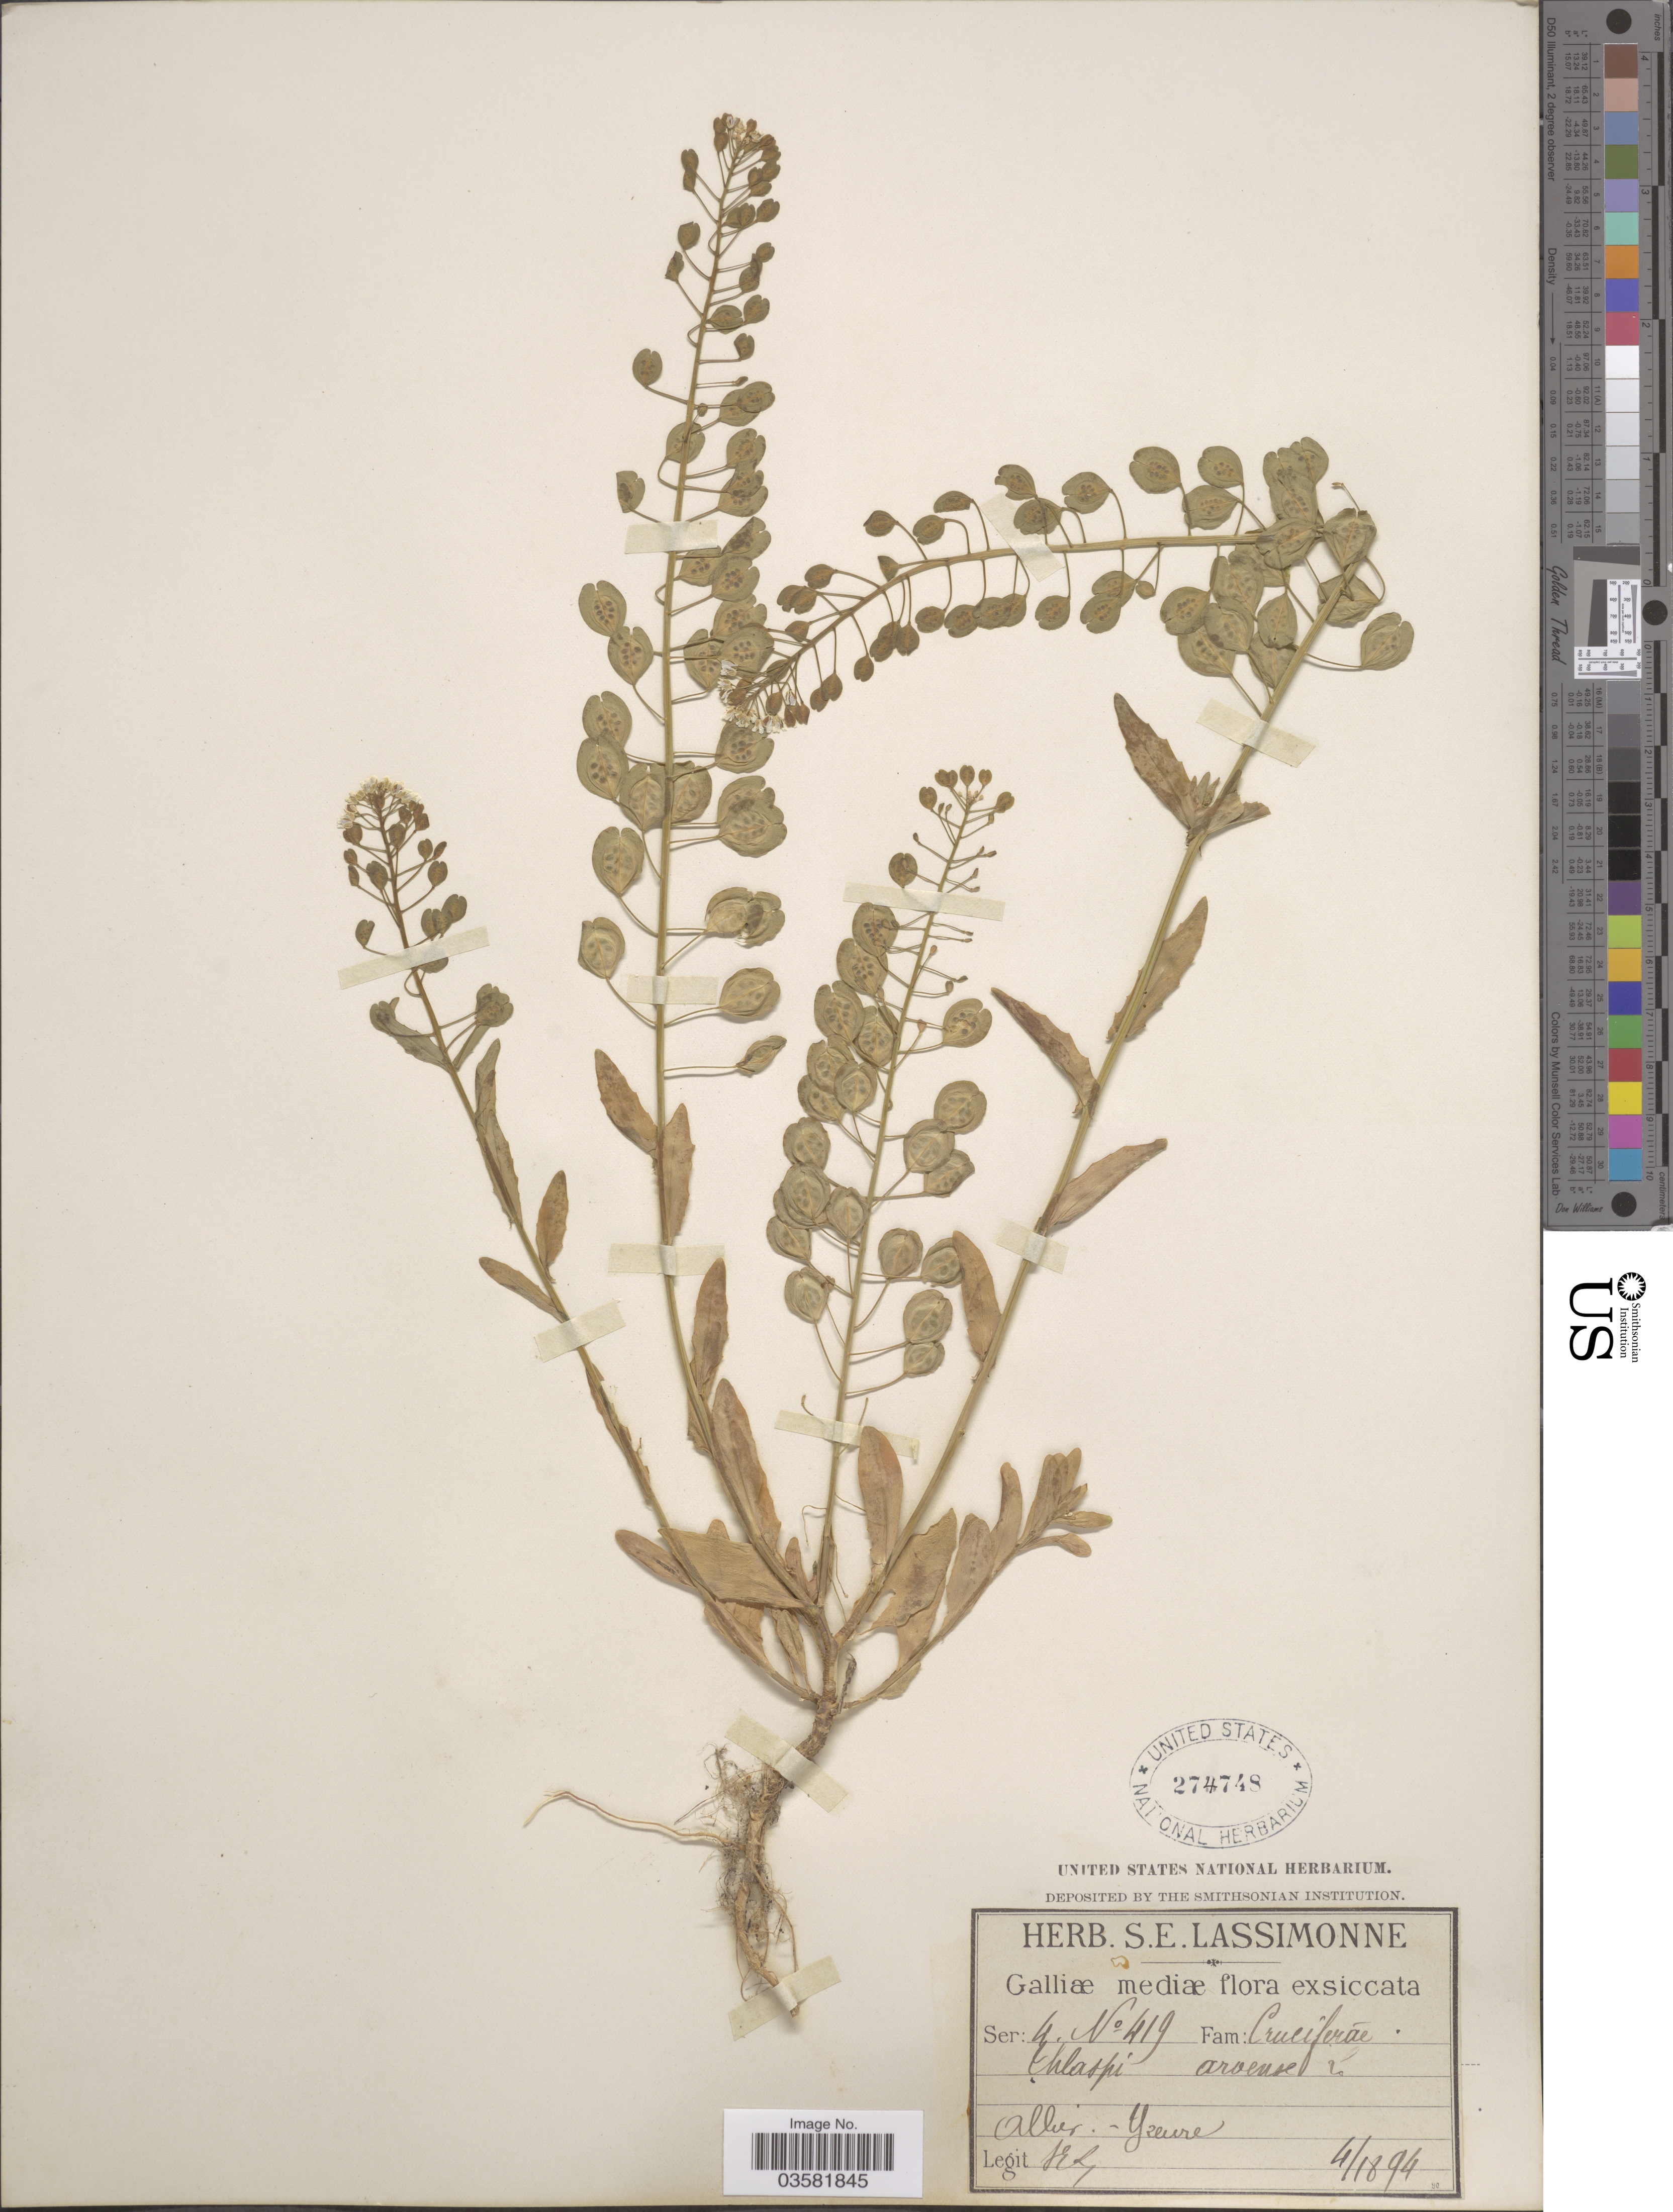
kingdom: Plantae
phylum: Tracheophyta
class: Magnoliopsida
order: Brassicales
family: Brassicaceae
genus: Thlaspi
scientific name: Thlaspi arvense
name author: L.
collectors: S. Lassimonne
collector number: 419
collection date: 1894-04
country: France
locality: Galliæ mediæ. Allier. - Yzeure.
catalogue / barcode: US 274748